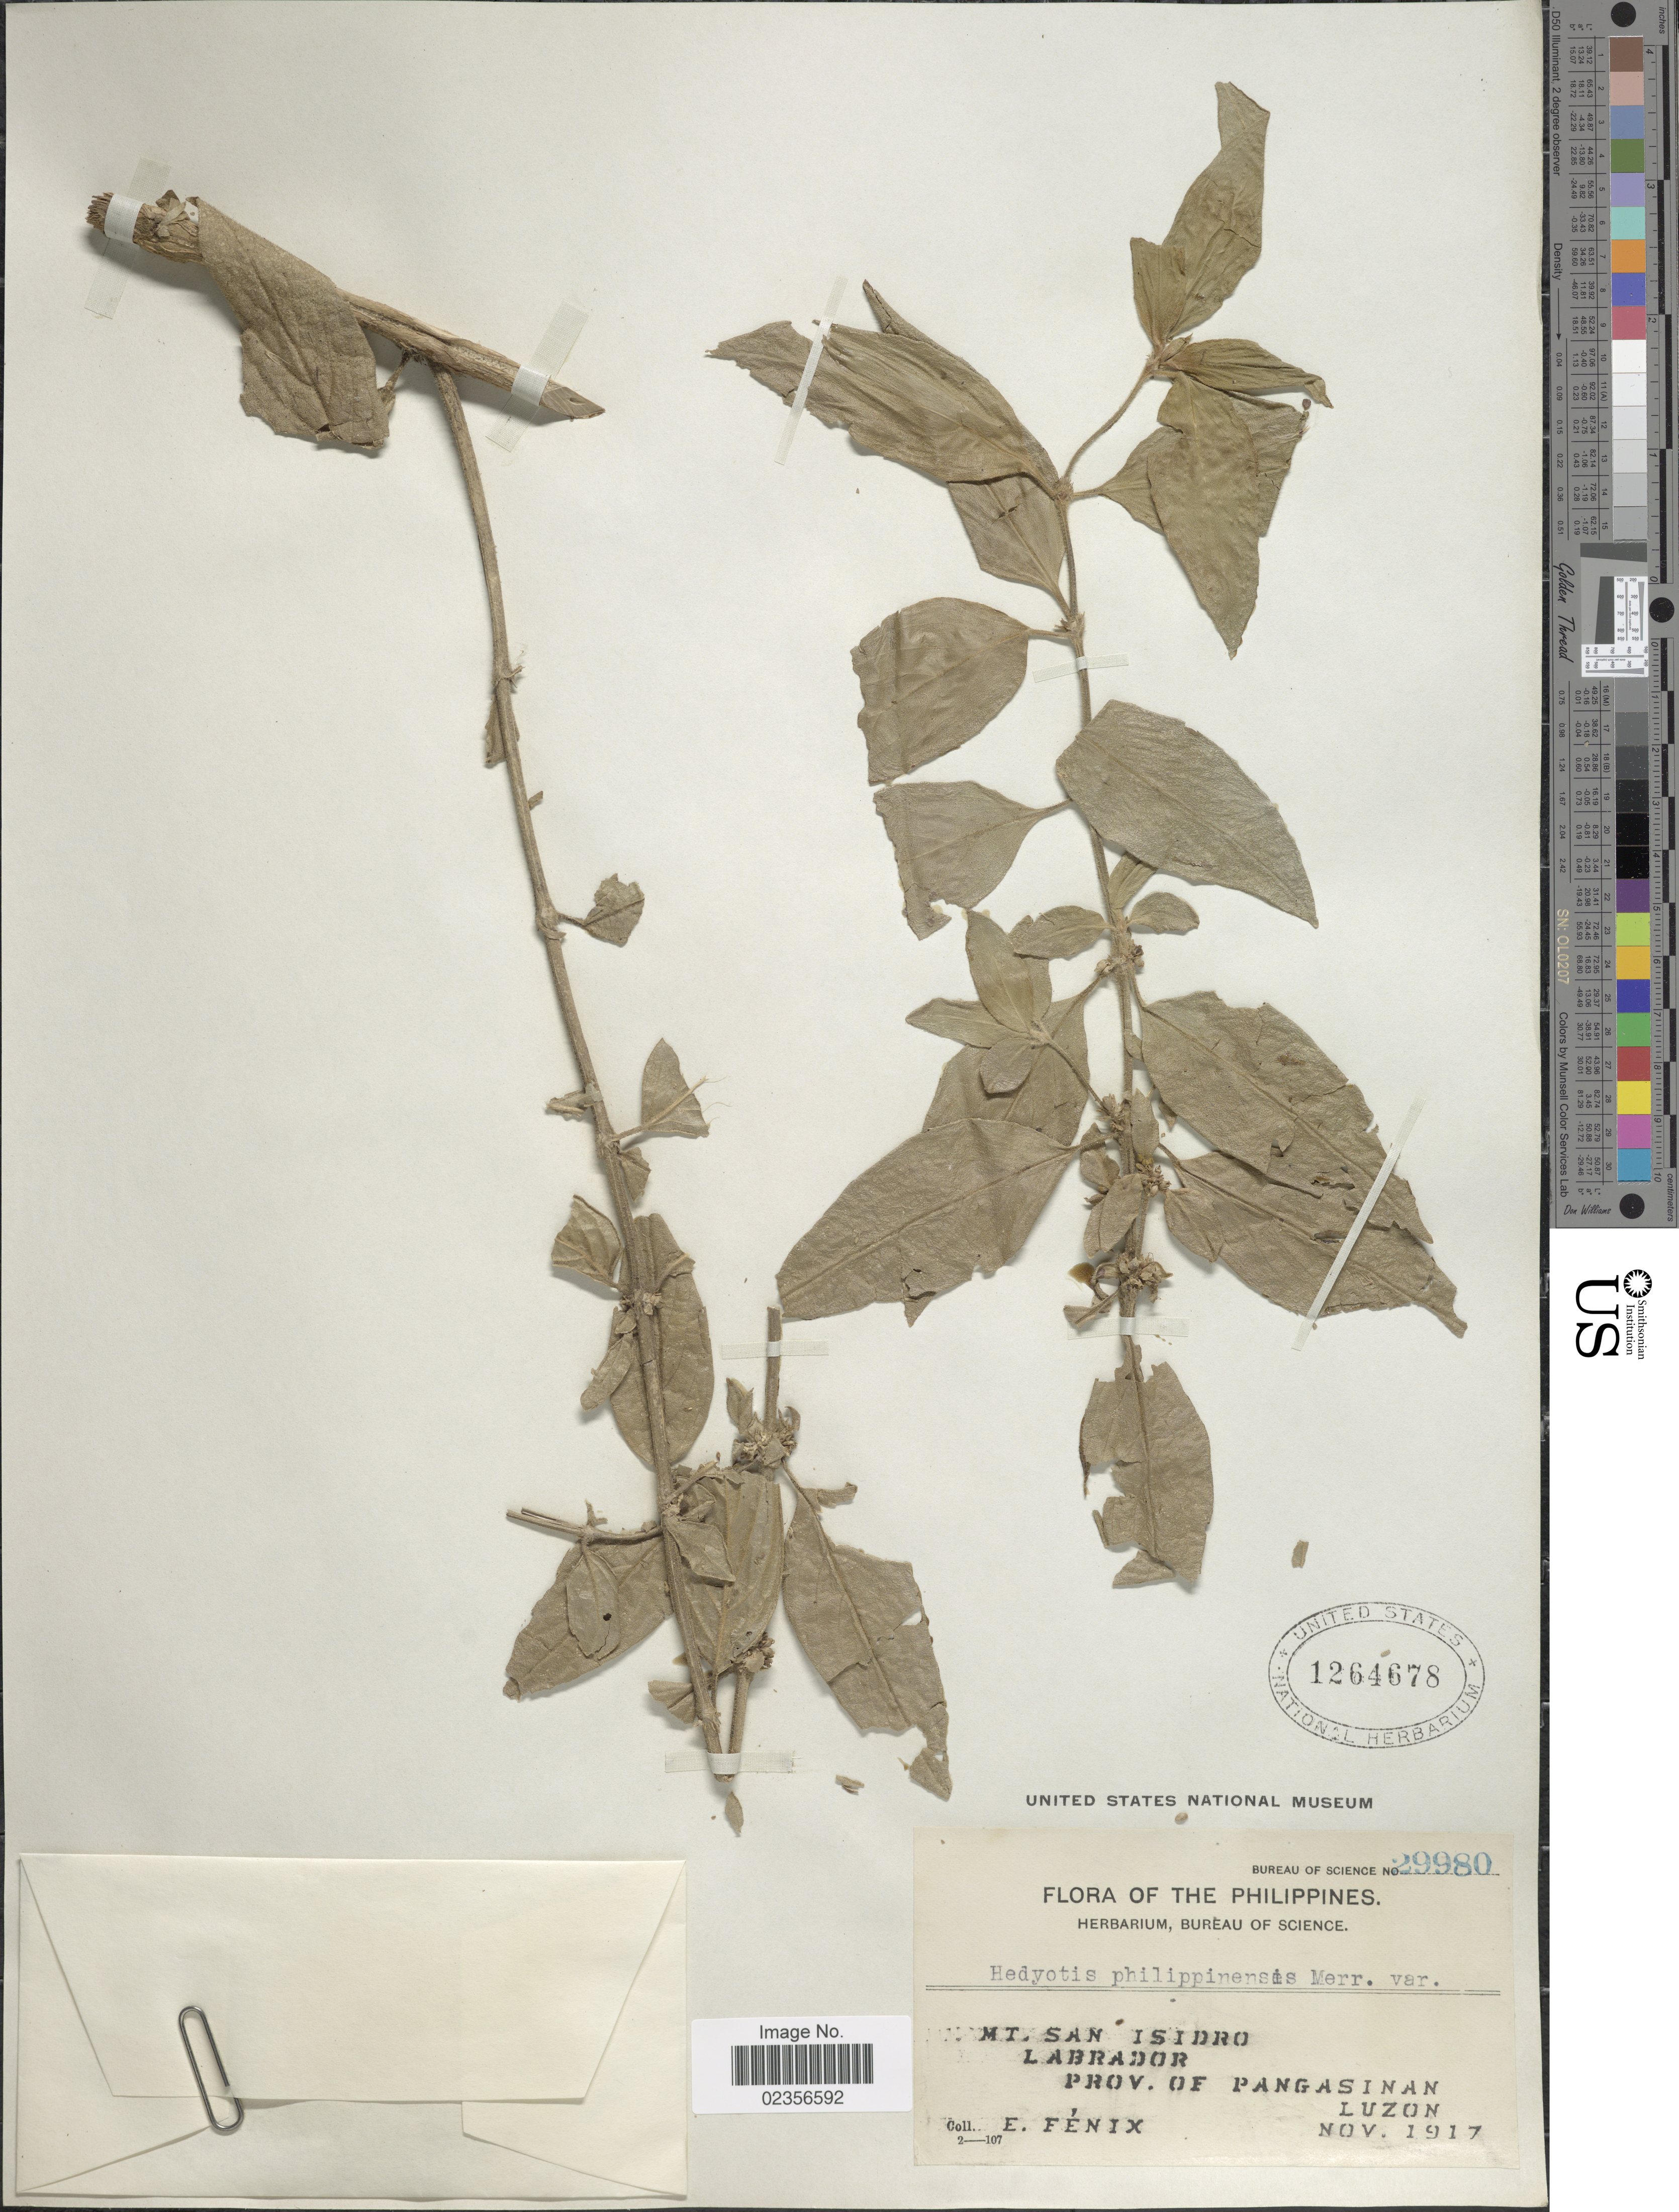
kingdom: Plantae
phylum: Tracheophyta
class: Magnoliopsida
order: Gentianales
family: Rubiaceae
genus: Hedyotis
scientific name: Hedyotis asperrima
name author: (Merr.) Merr.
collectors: E. Fénix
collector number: Bureau of Science 29980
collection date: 1917-11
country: Philippines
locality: Mt. San Isidro. Labrador. Prov. of Pangasinan. Luzon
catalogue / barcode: US 1264678